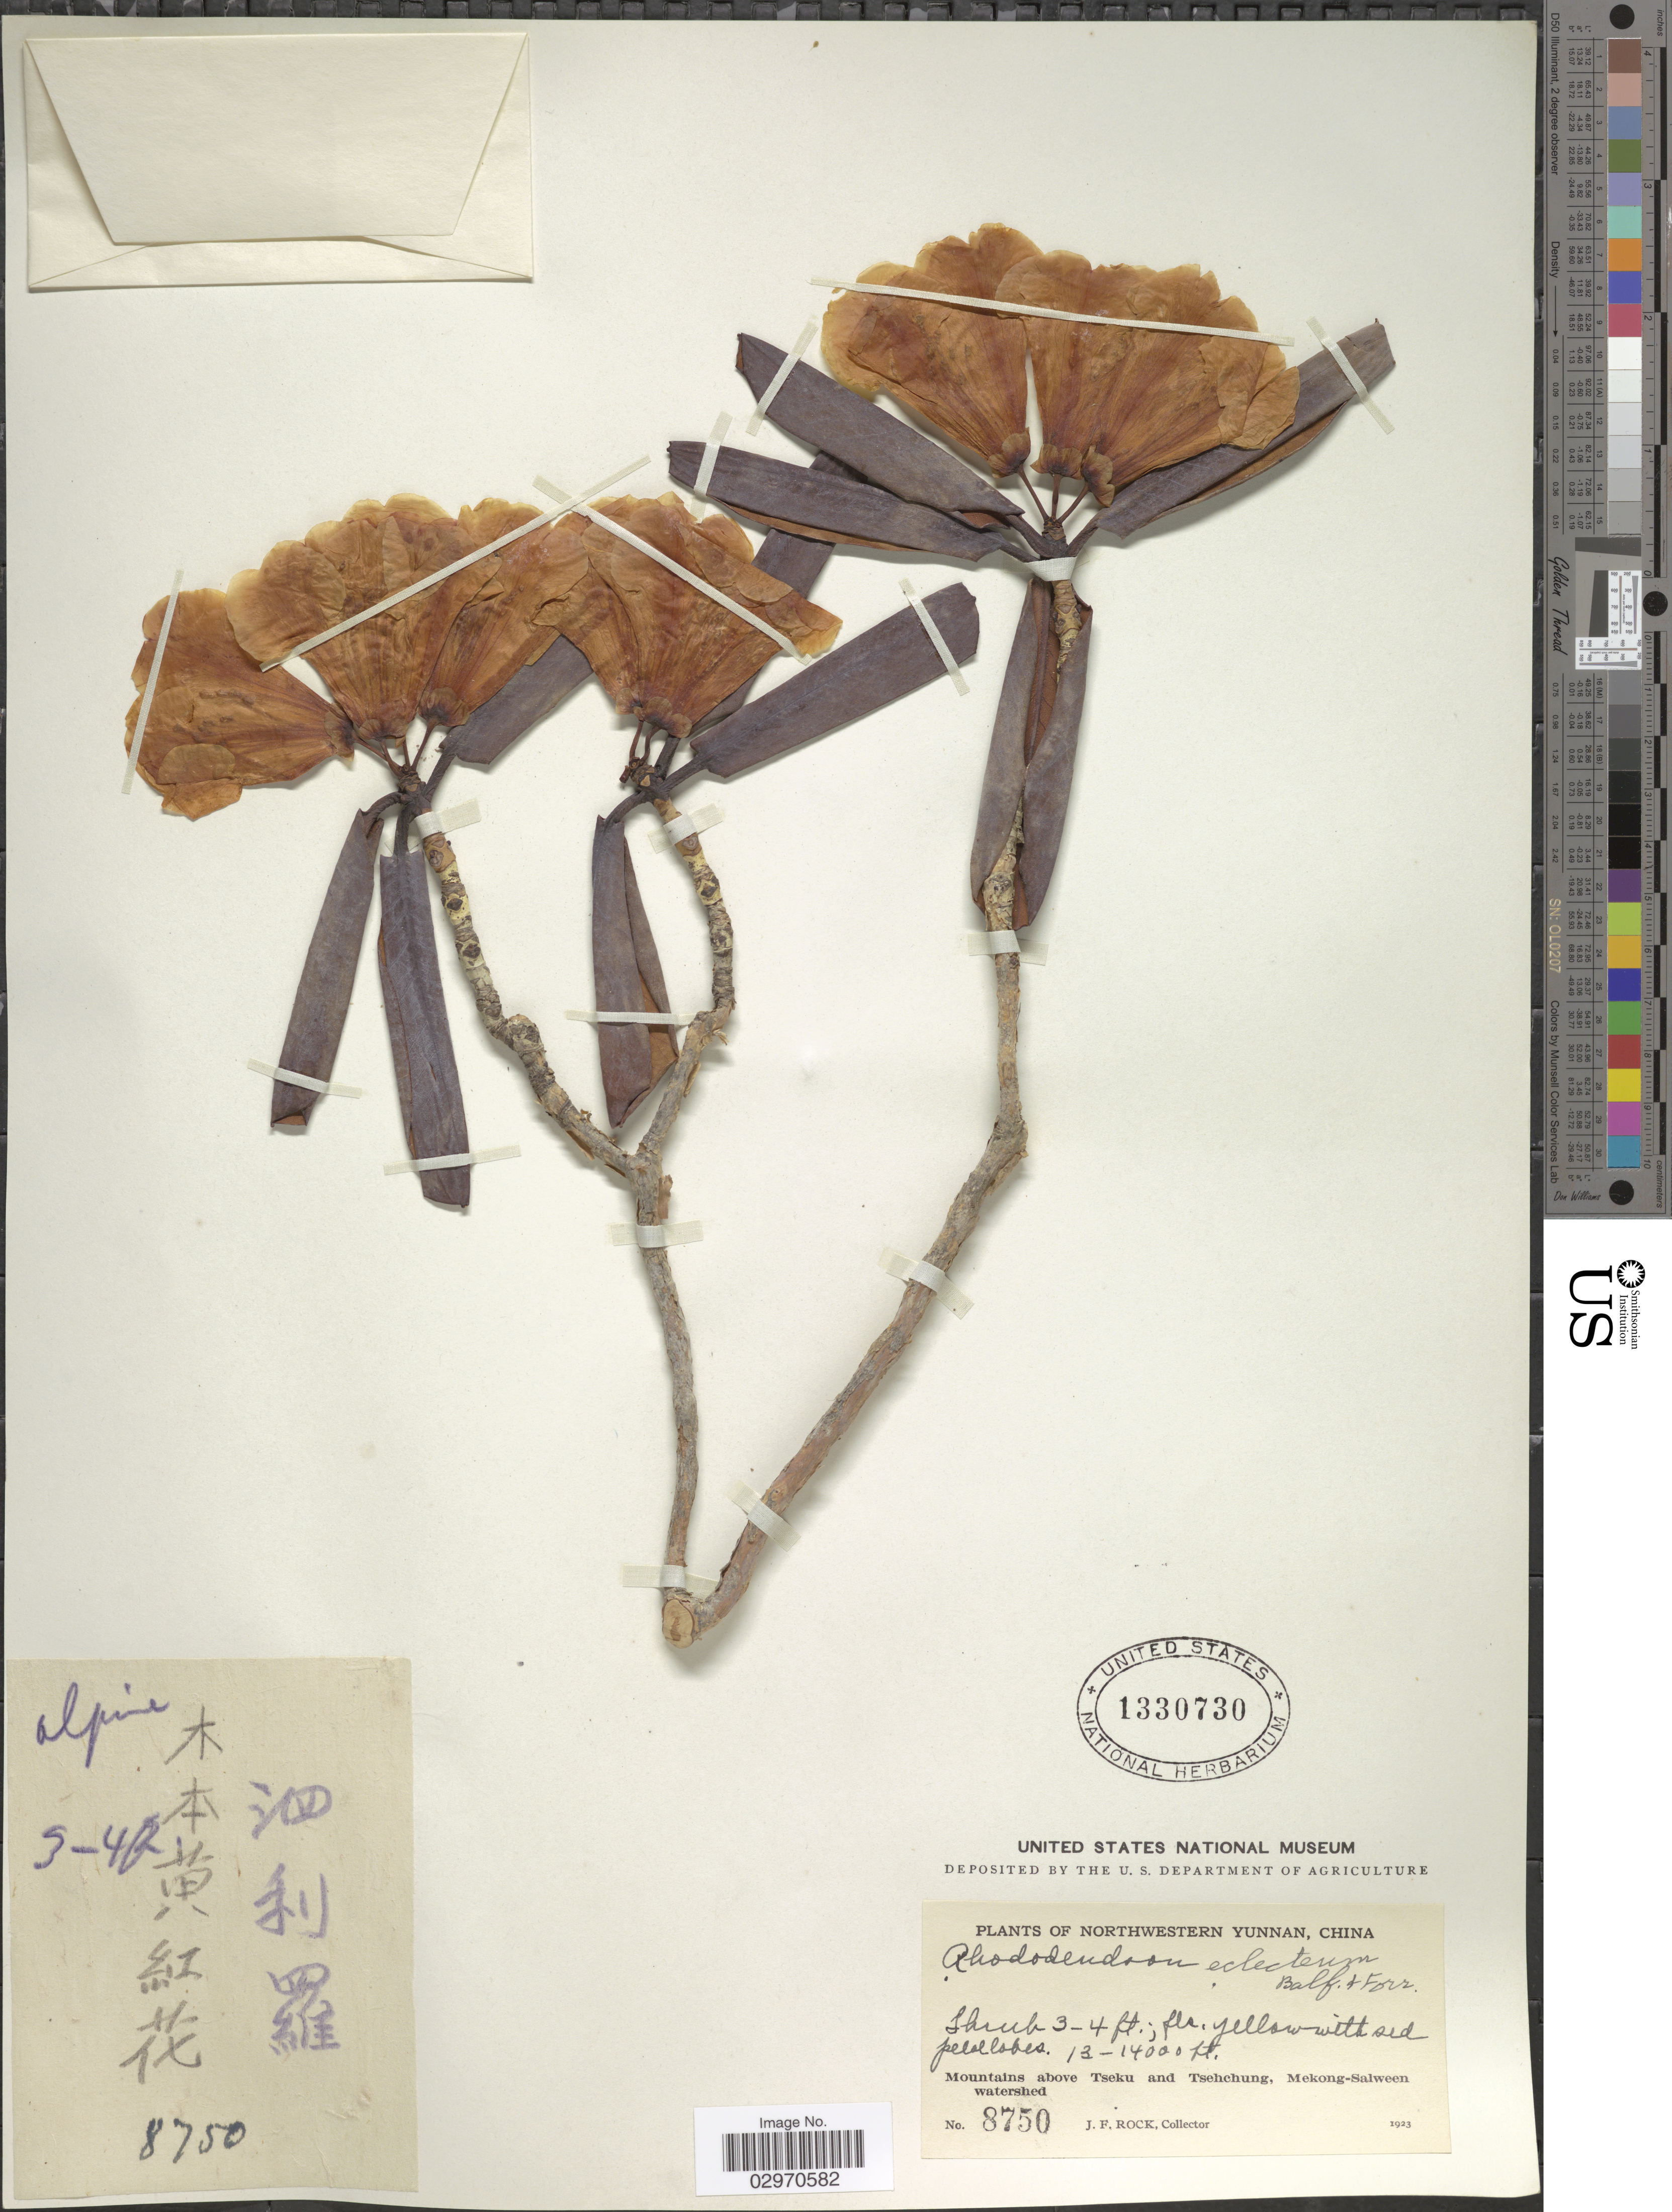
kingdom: Plantae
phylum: Tracheophyta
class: Magnoliopsida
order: Ericales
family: Ericaceae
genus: Rhododendron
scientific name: Rhododendron eclecteum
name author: Balf. f. & Forrest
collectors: J. Rock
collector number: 8750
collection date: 1923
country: China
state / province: Yunnan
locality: Northwestern Yunnan. Mountains above Tseku and Tsehchung, Mekong-Salween watershed.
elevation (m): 3962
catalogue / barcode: US 1330730